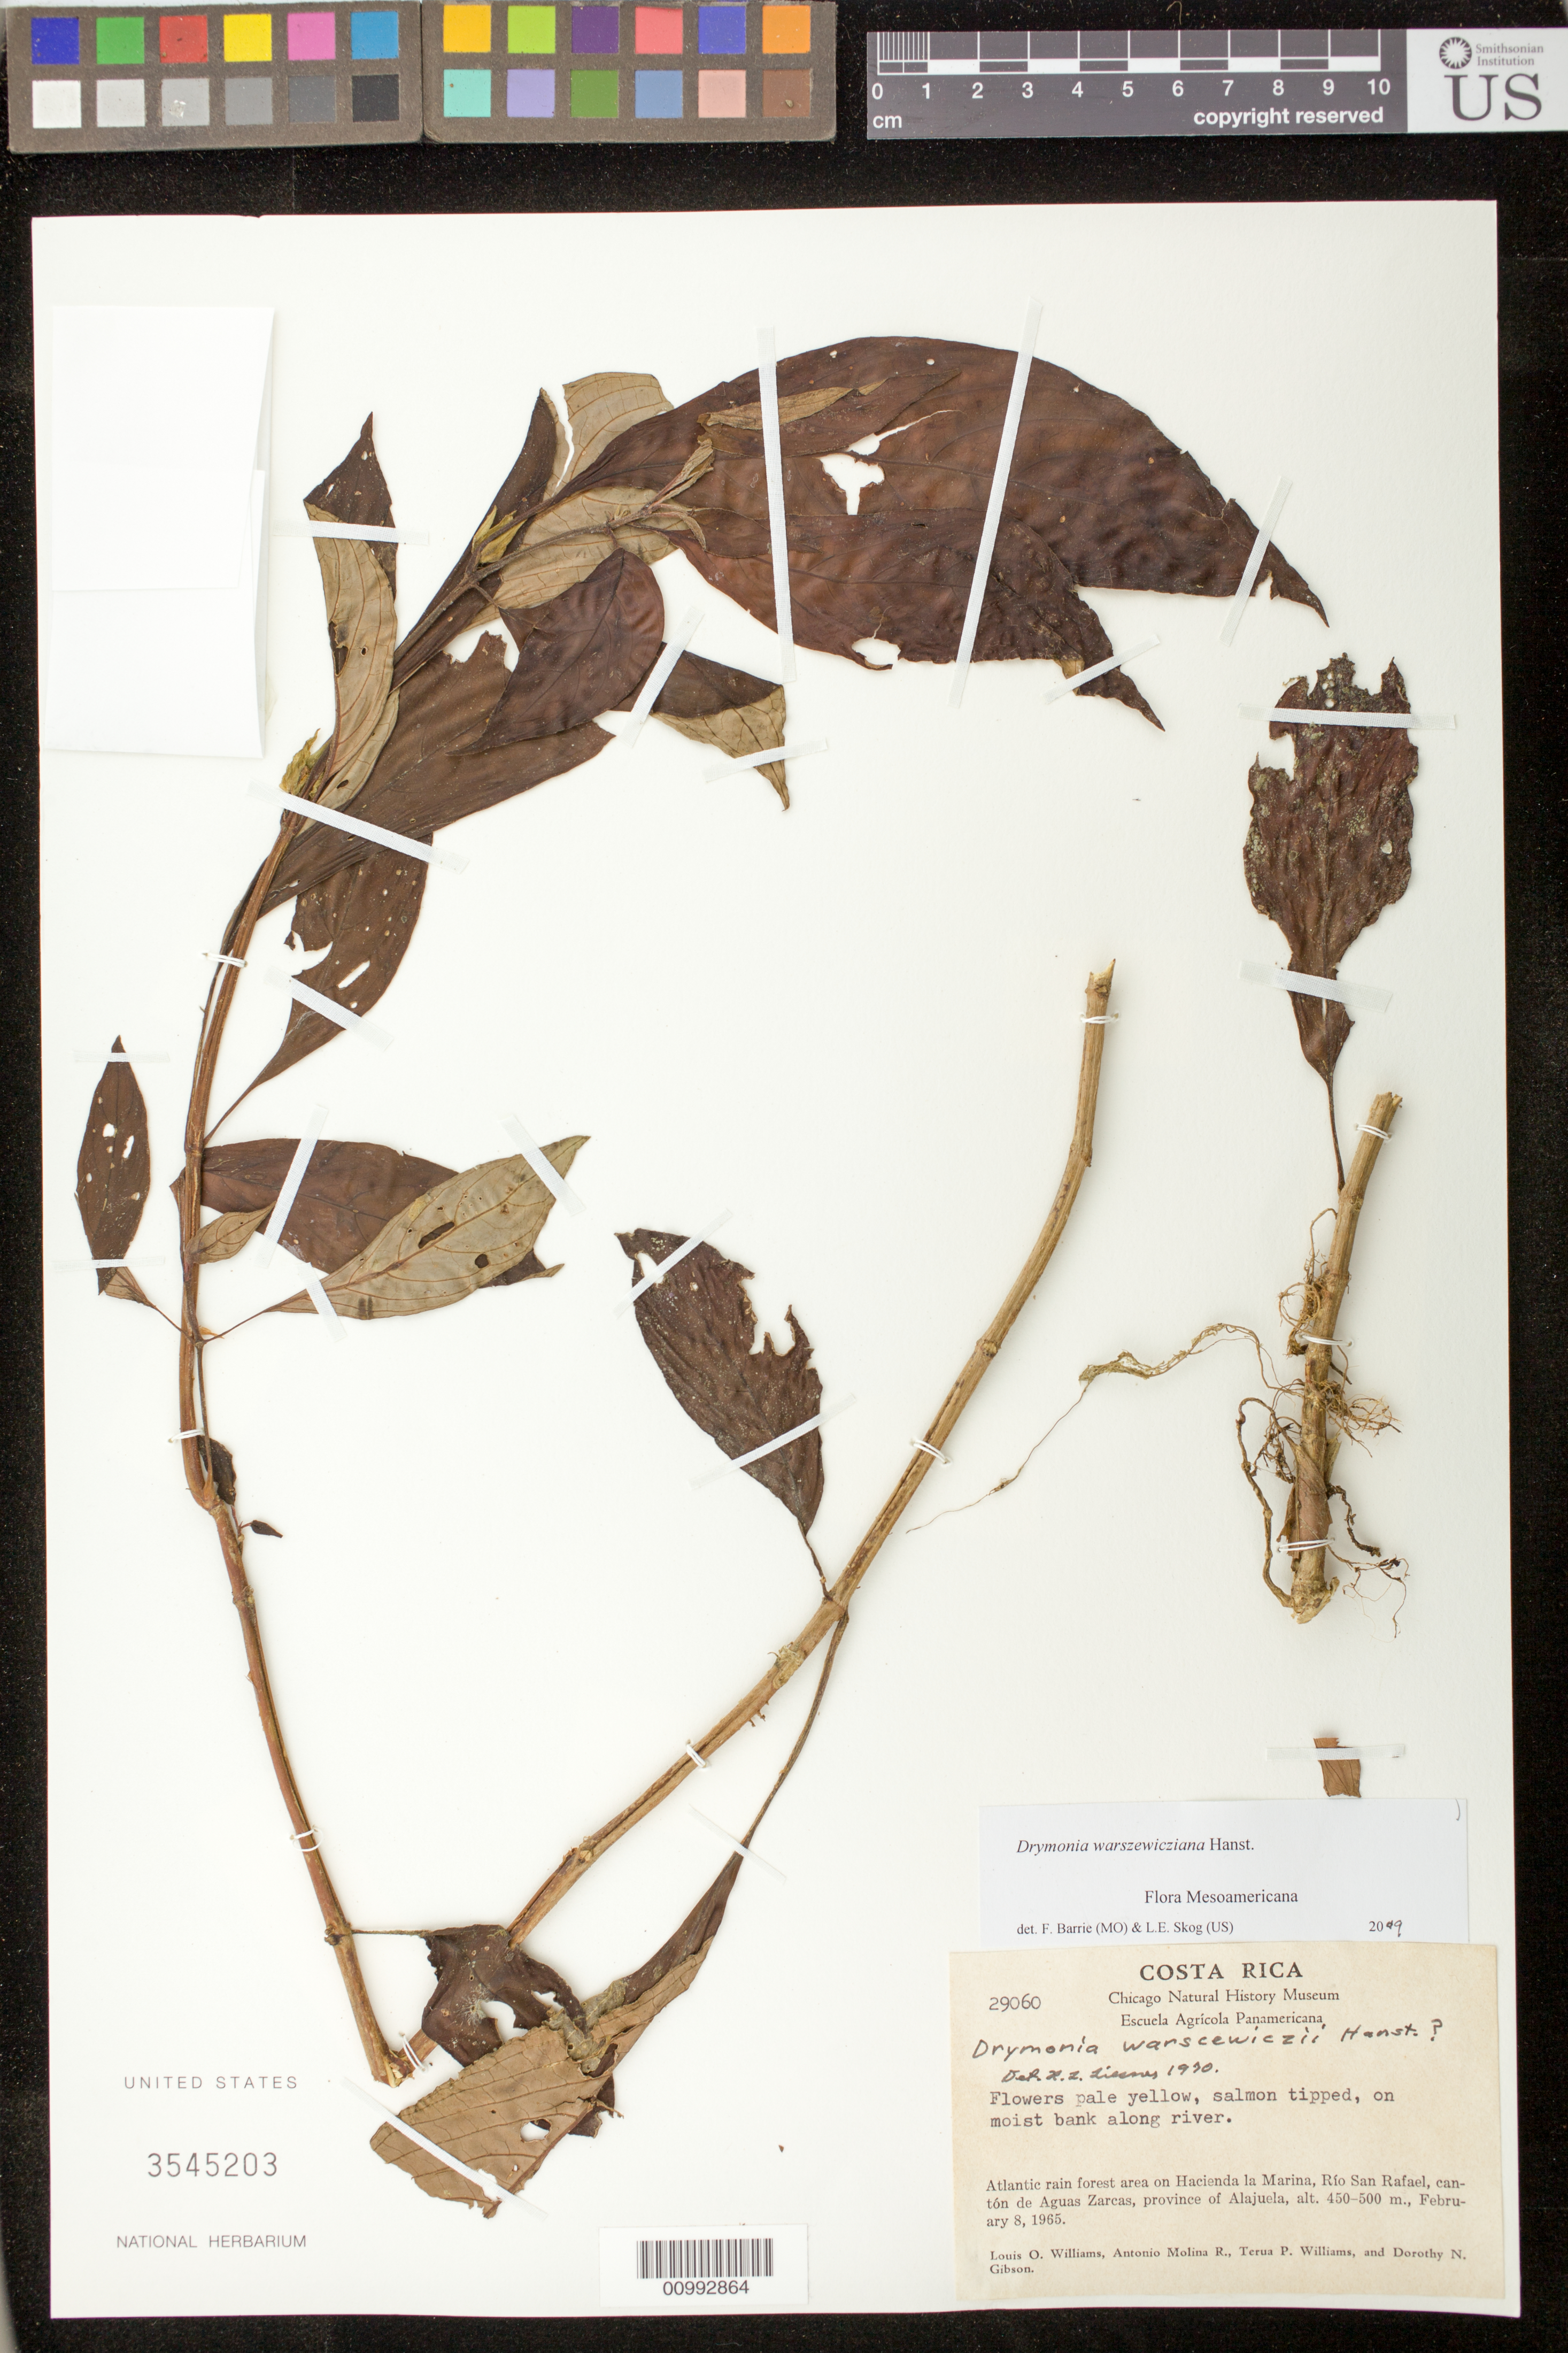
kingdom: Plantae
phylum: Tracheophyta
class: Magnoliopsida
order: Lamiales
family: Gesneriaceae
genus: Drymonia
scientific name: Drymonia warszewicziana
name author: Hanst.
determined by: Barrie, F. R.; Skog, Laurence E.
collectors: L. O. Williams, A. Molina R., T. P. Williams & D. N. Gibson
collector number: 29060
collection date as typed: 08 Feb 1965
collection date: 1965-02-08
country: Costa Rica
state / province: Alajuela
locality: Hacienda la Marina, Rio San Rafael, cantón de Aguas Zarcas, province of Alajuela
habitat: Atlantic rain forest area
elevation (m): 450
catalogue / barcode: US 3545203